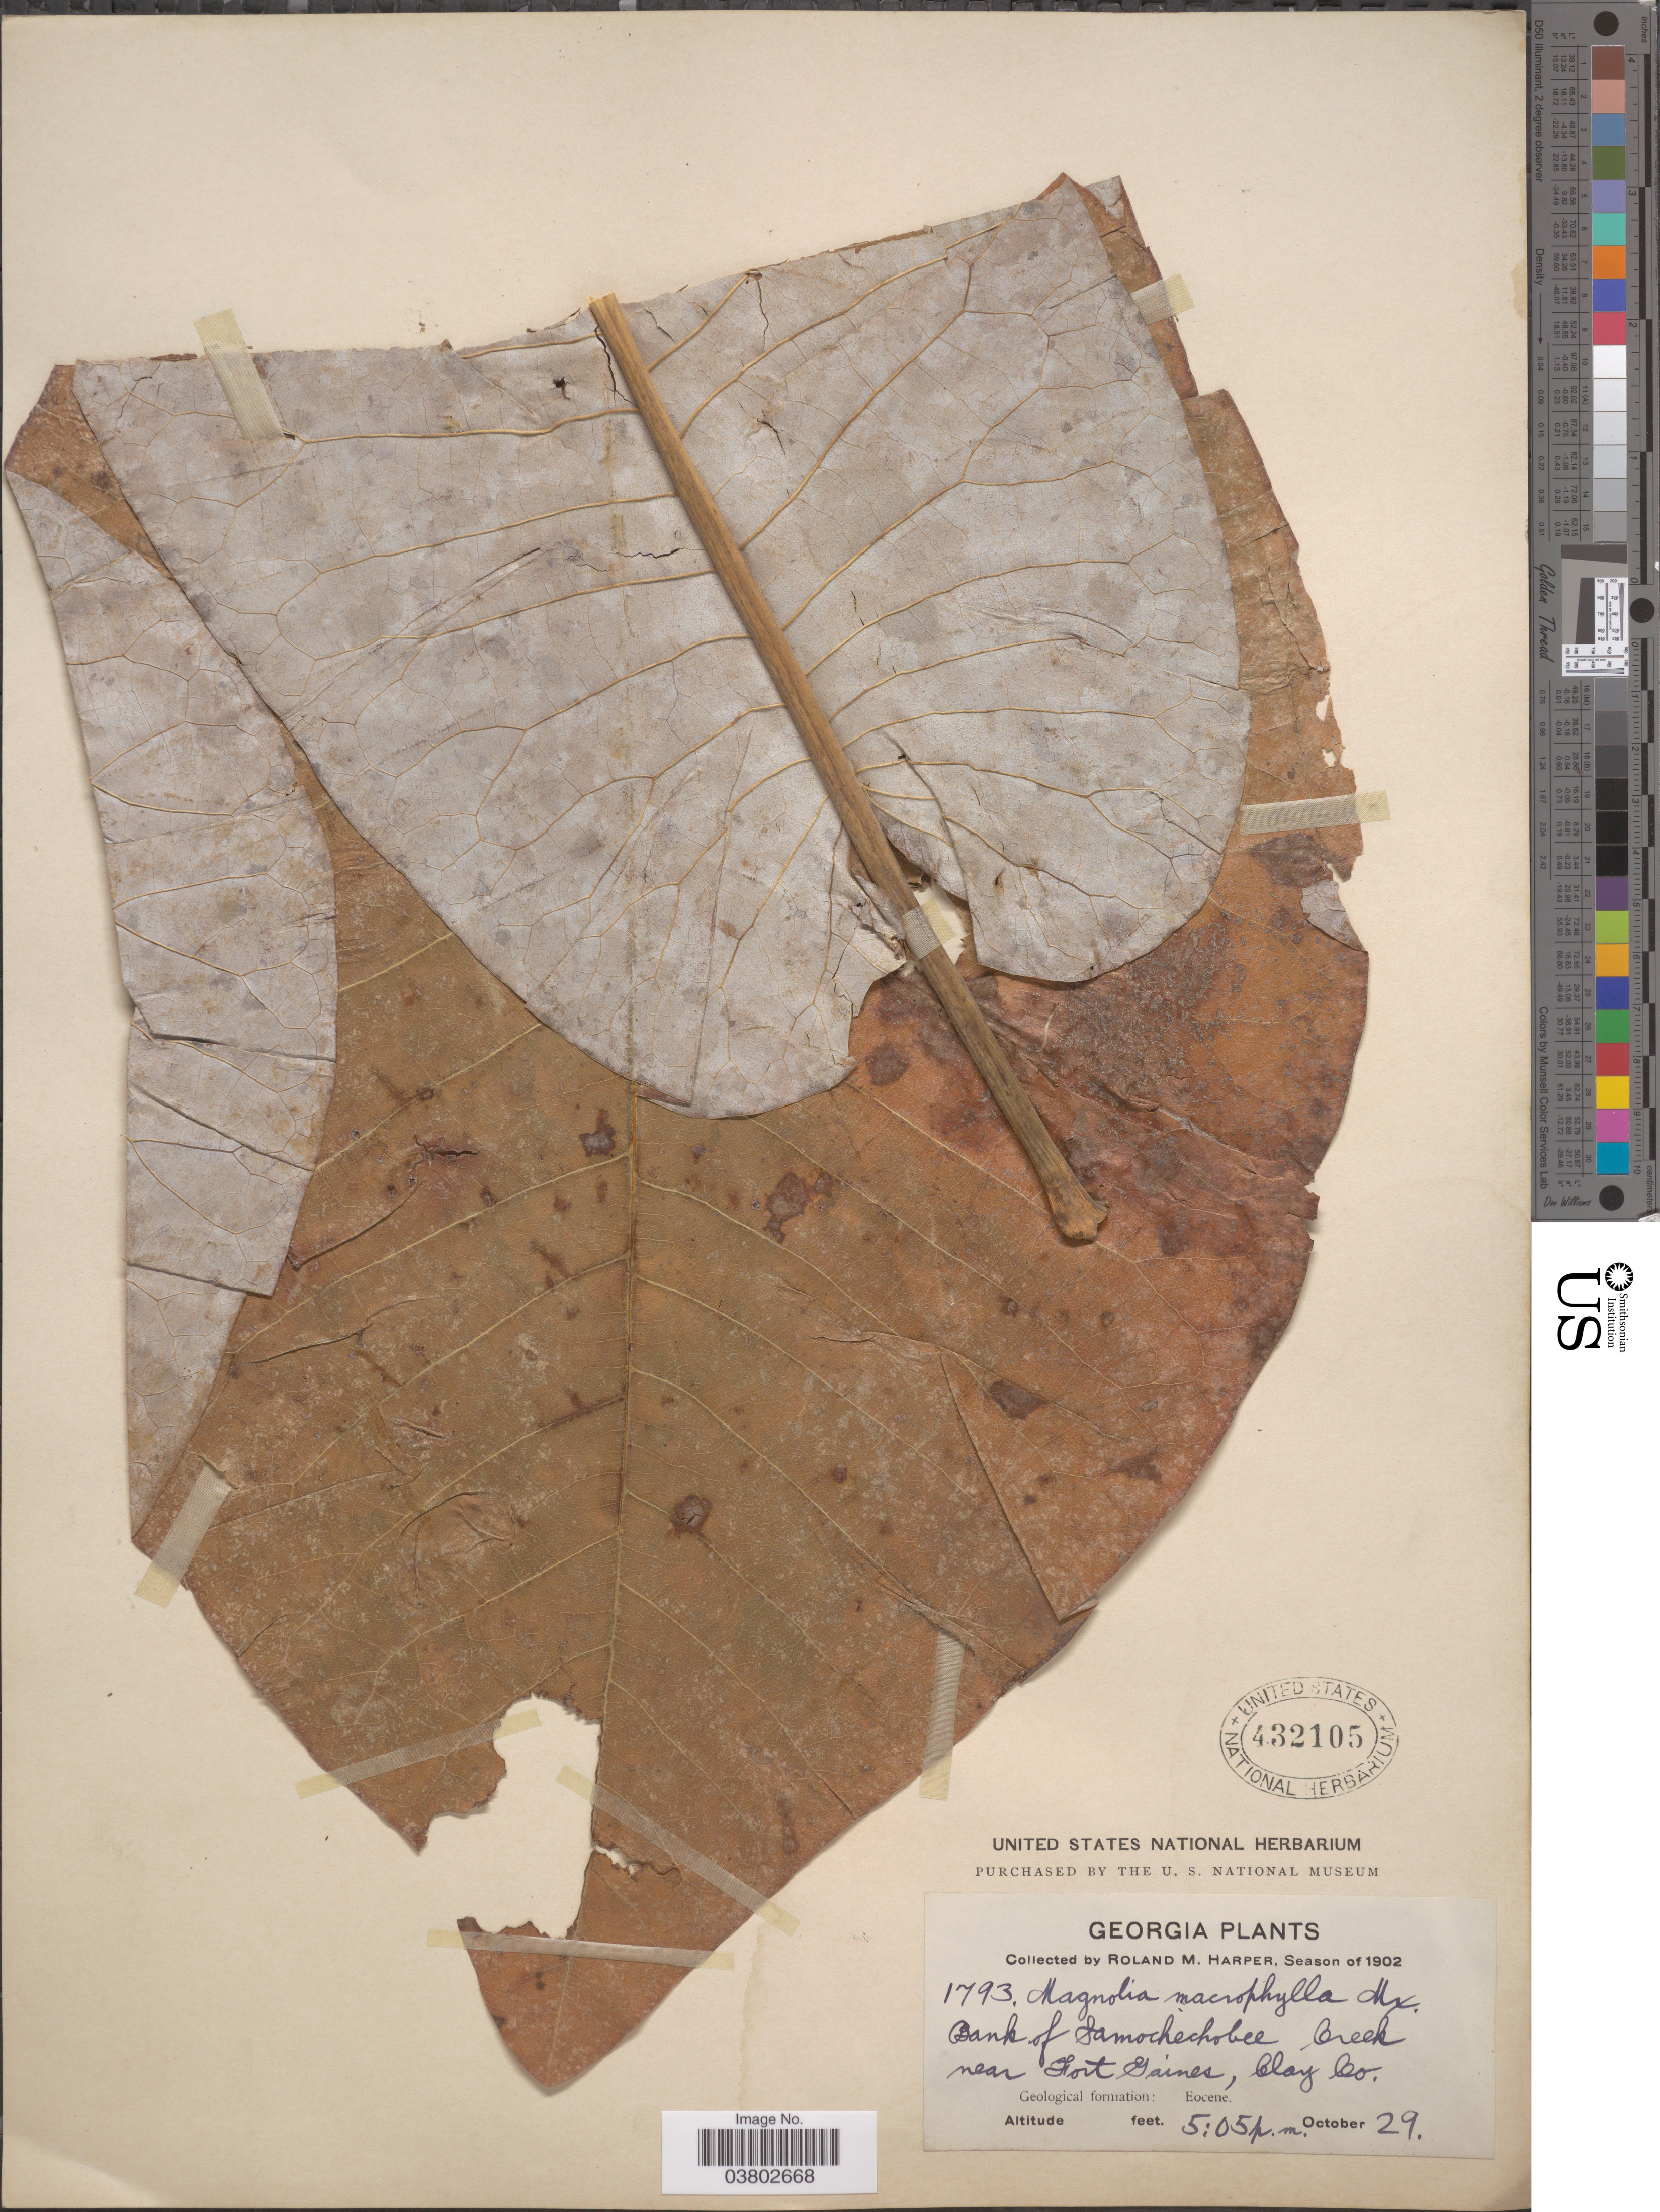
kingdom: Plantae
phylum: Tracheophyta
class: Magnoliopsida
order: Magnoliales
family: Magnoliaceae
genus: Magnolia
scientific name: Magnolia macrophylla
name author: Michx.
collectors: R. M. Harper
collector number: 1793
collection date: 1902-10-29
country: United States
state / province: Georgia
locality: Bank of Samochechobee Creek near Fort Gaines, Clay Co. Geological formation: Eocene.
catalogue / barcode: US 432105